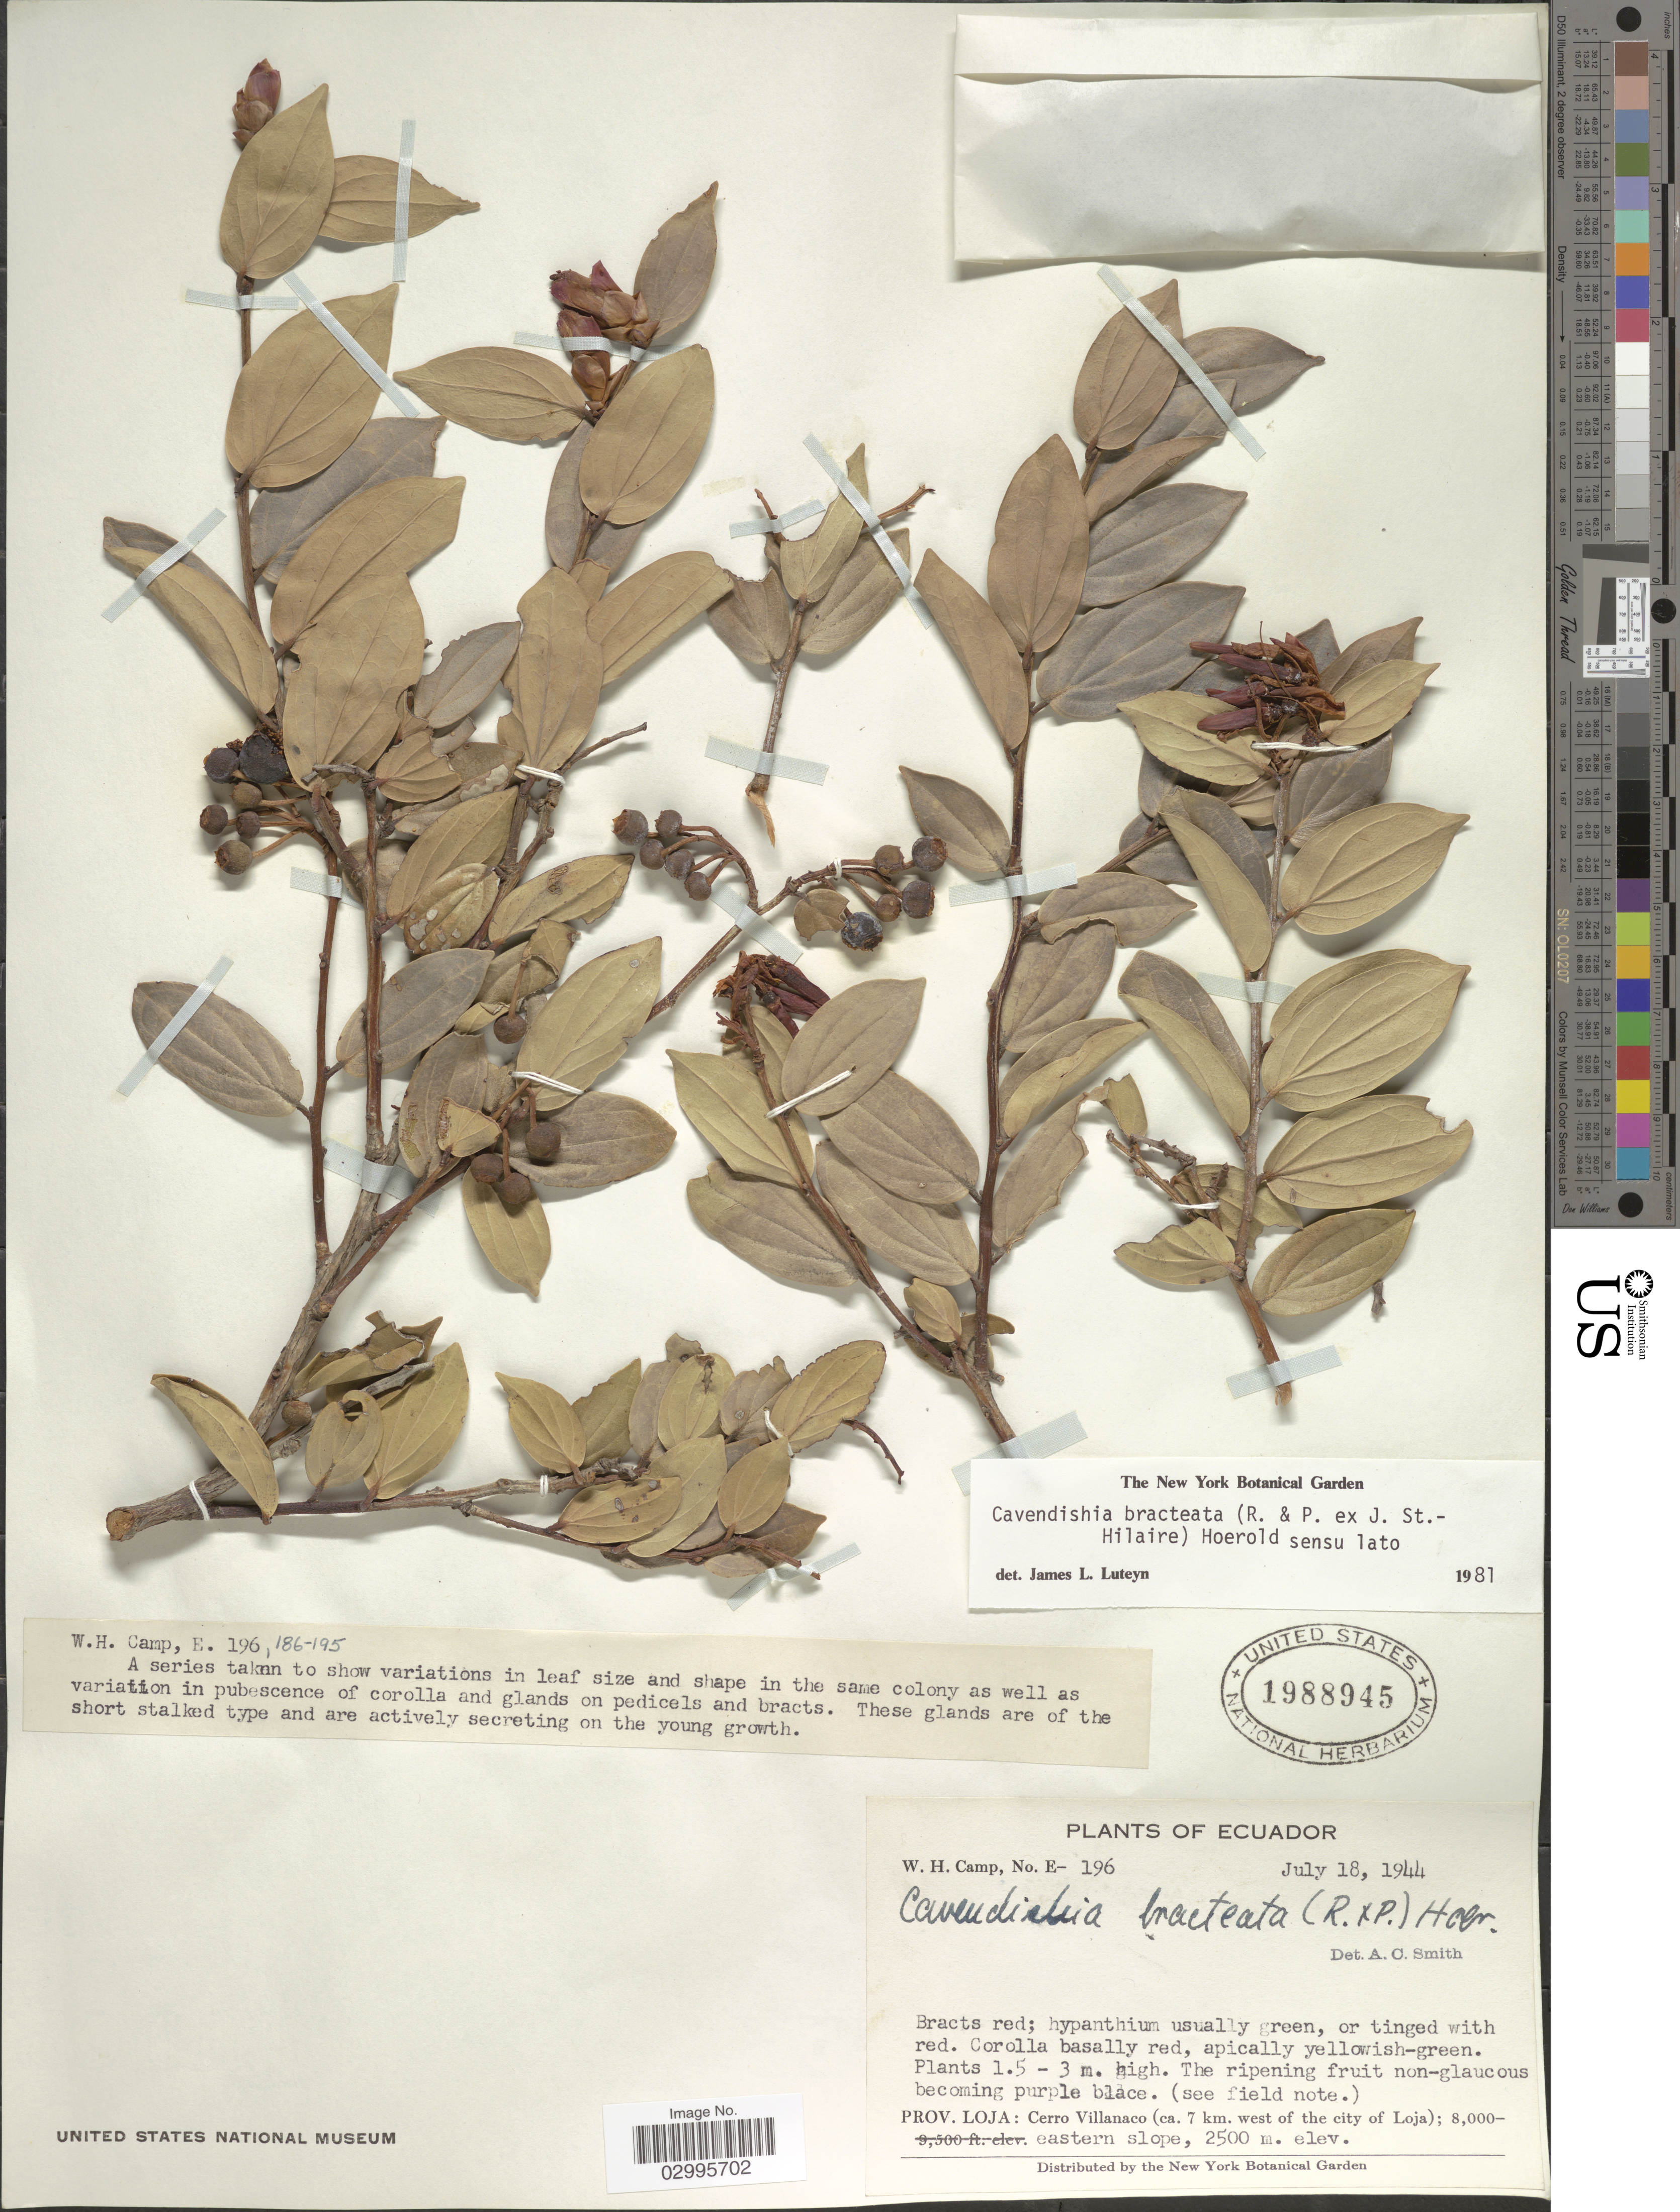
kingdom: Plantae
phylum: Tracheophyta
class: Magnoliopsida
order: Ericales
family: Ericaceae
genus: Cavendishia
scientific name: Cavendishia bracteata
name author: (Ruiz & Pav. ex J. St.-Hil.) Hoerold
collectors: W. H. Camp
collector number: E-196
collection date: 1944-07-18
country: Ecuador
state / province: Loja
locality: Cerro Villanaco (ca. 7 km. west of the city of Loja), eastern slope.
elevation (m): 762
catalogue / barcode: US 1988945